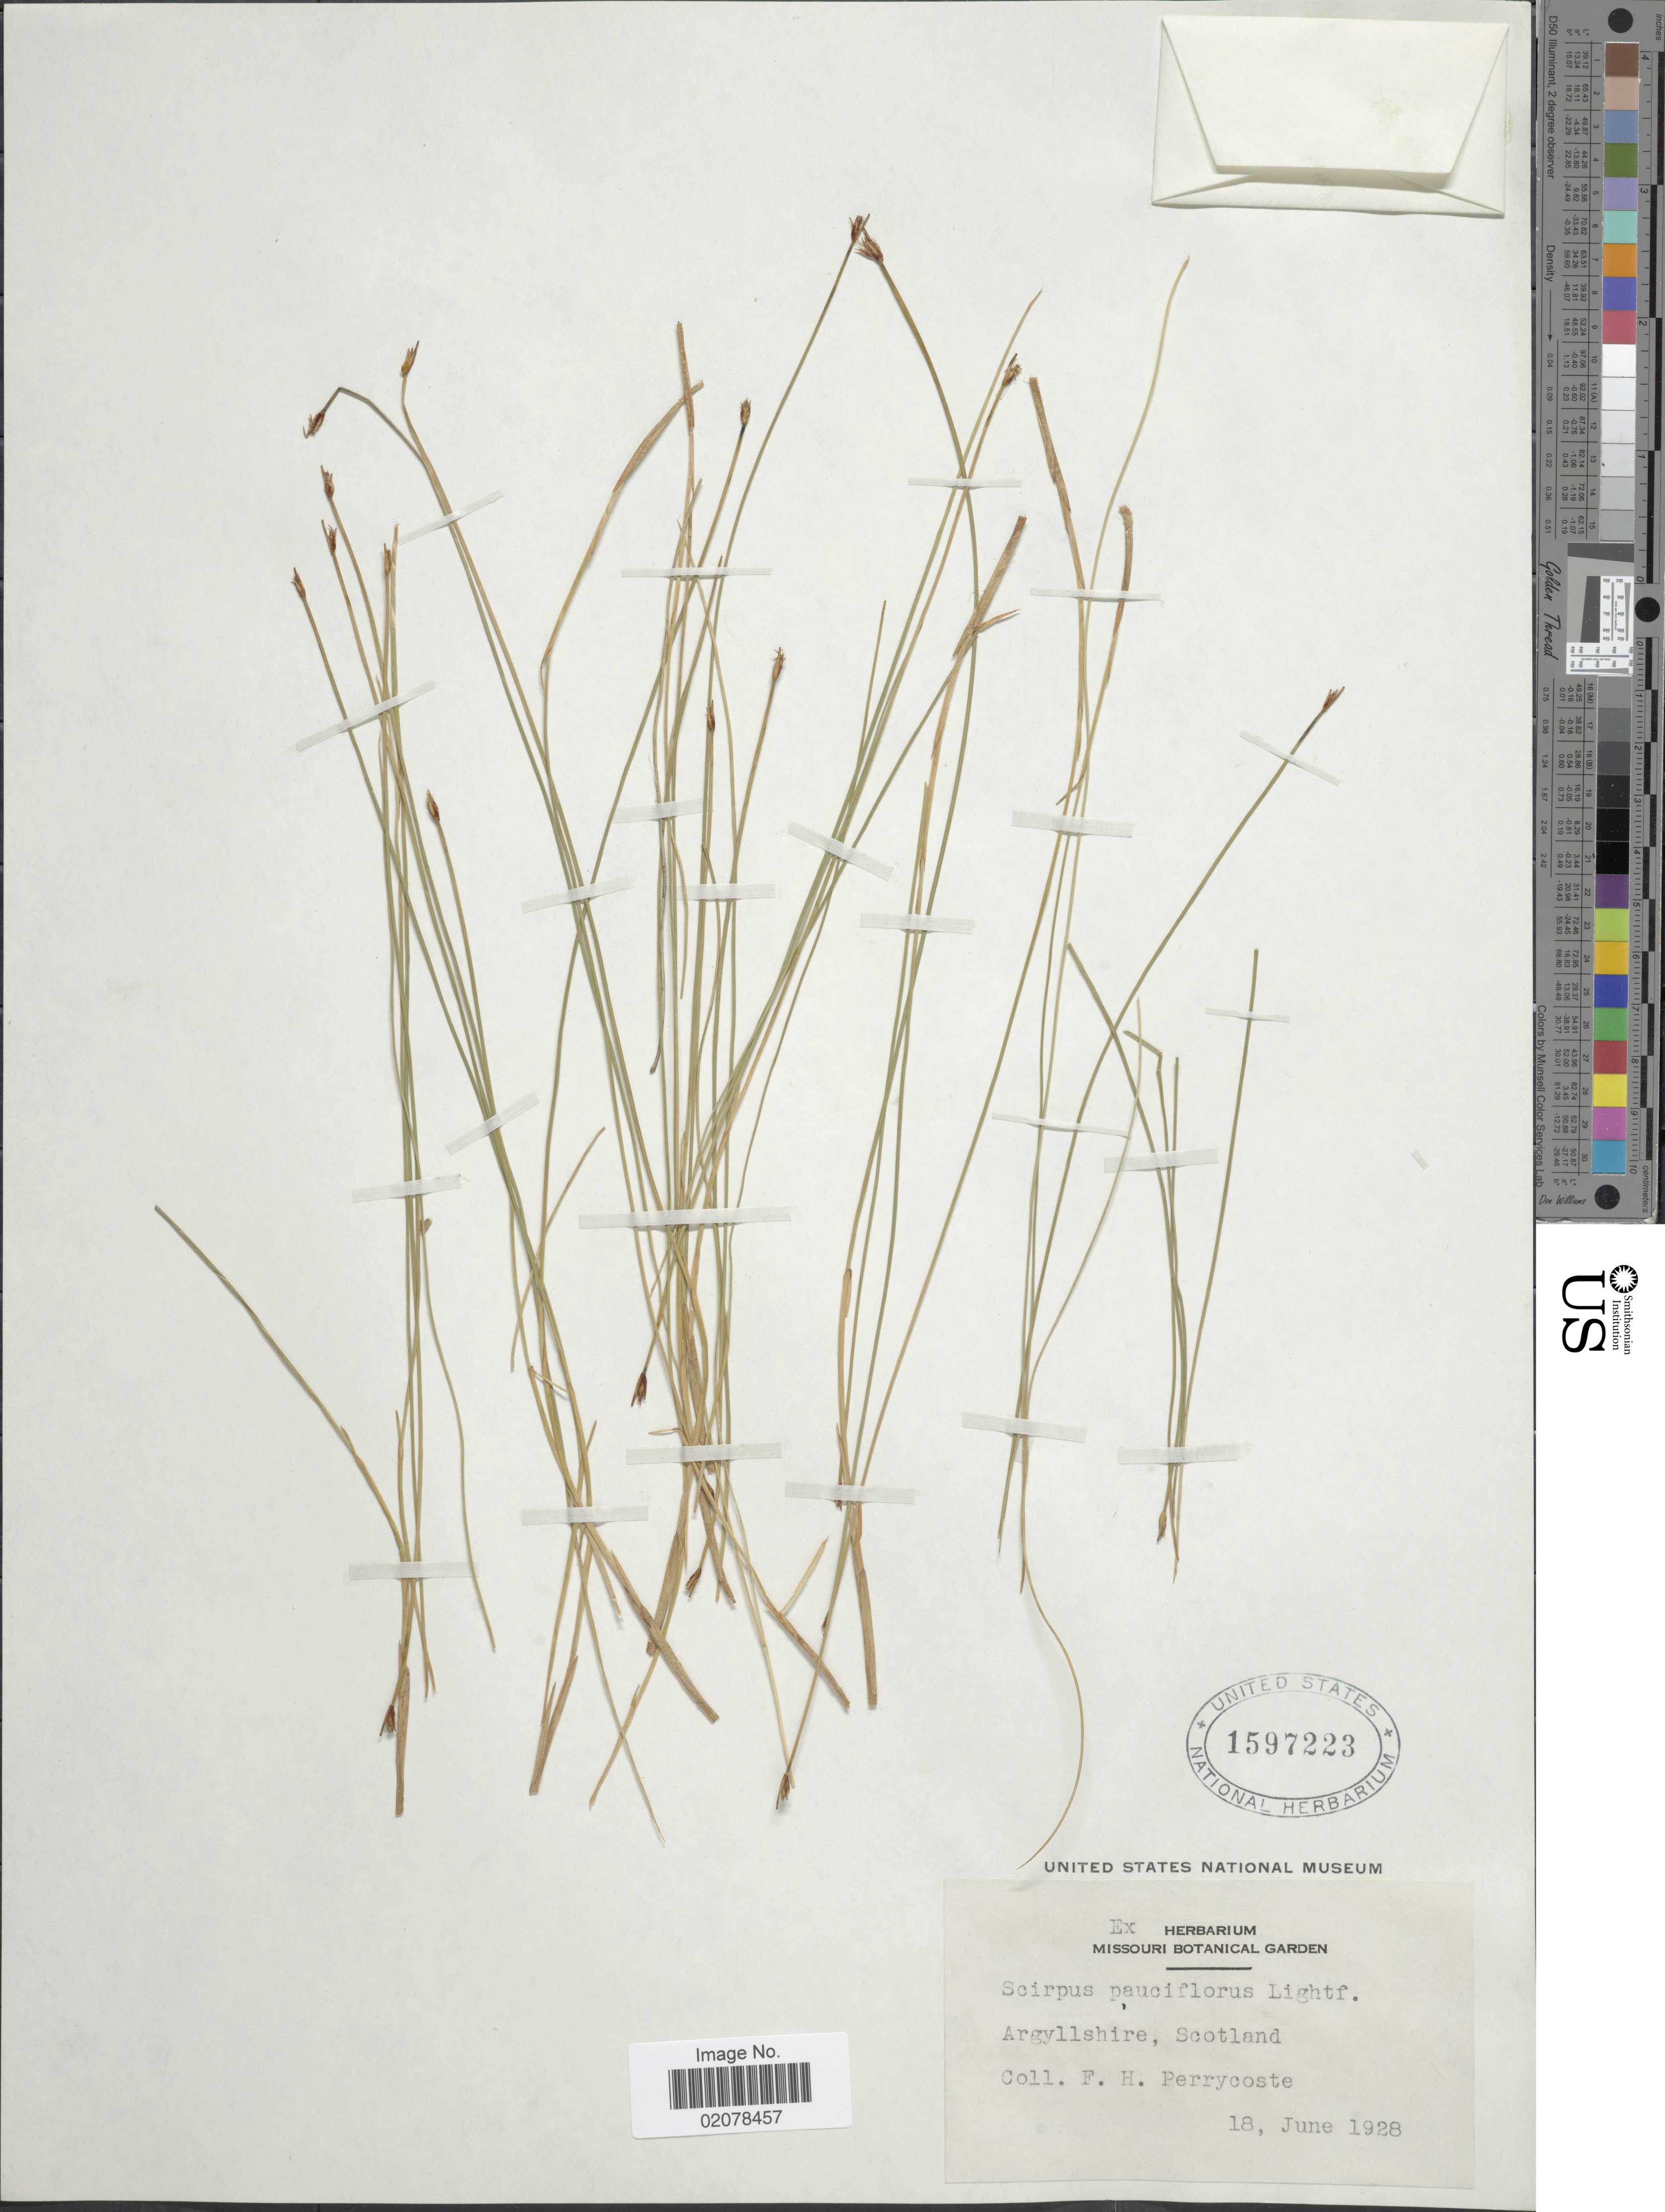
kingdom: Plantae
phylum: Tracheophyta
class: Liliopsida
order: Poales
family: Cyperaceae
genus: Trichophorum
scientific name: Trichophorum cespitosum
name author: (L.) Hartm.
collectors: F. Perrycoste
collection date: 1928-06-18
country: United Kingdom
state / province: Scotland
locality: Argyllshire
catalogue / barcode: US 1597223